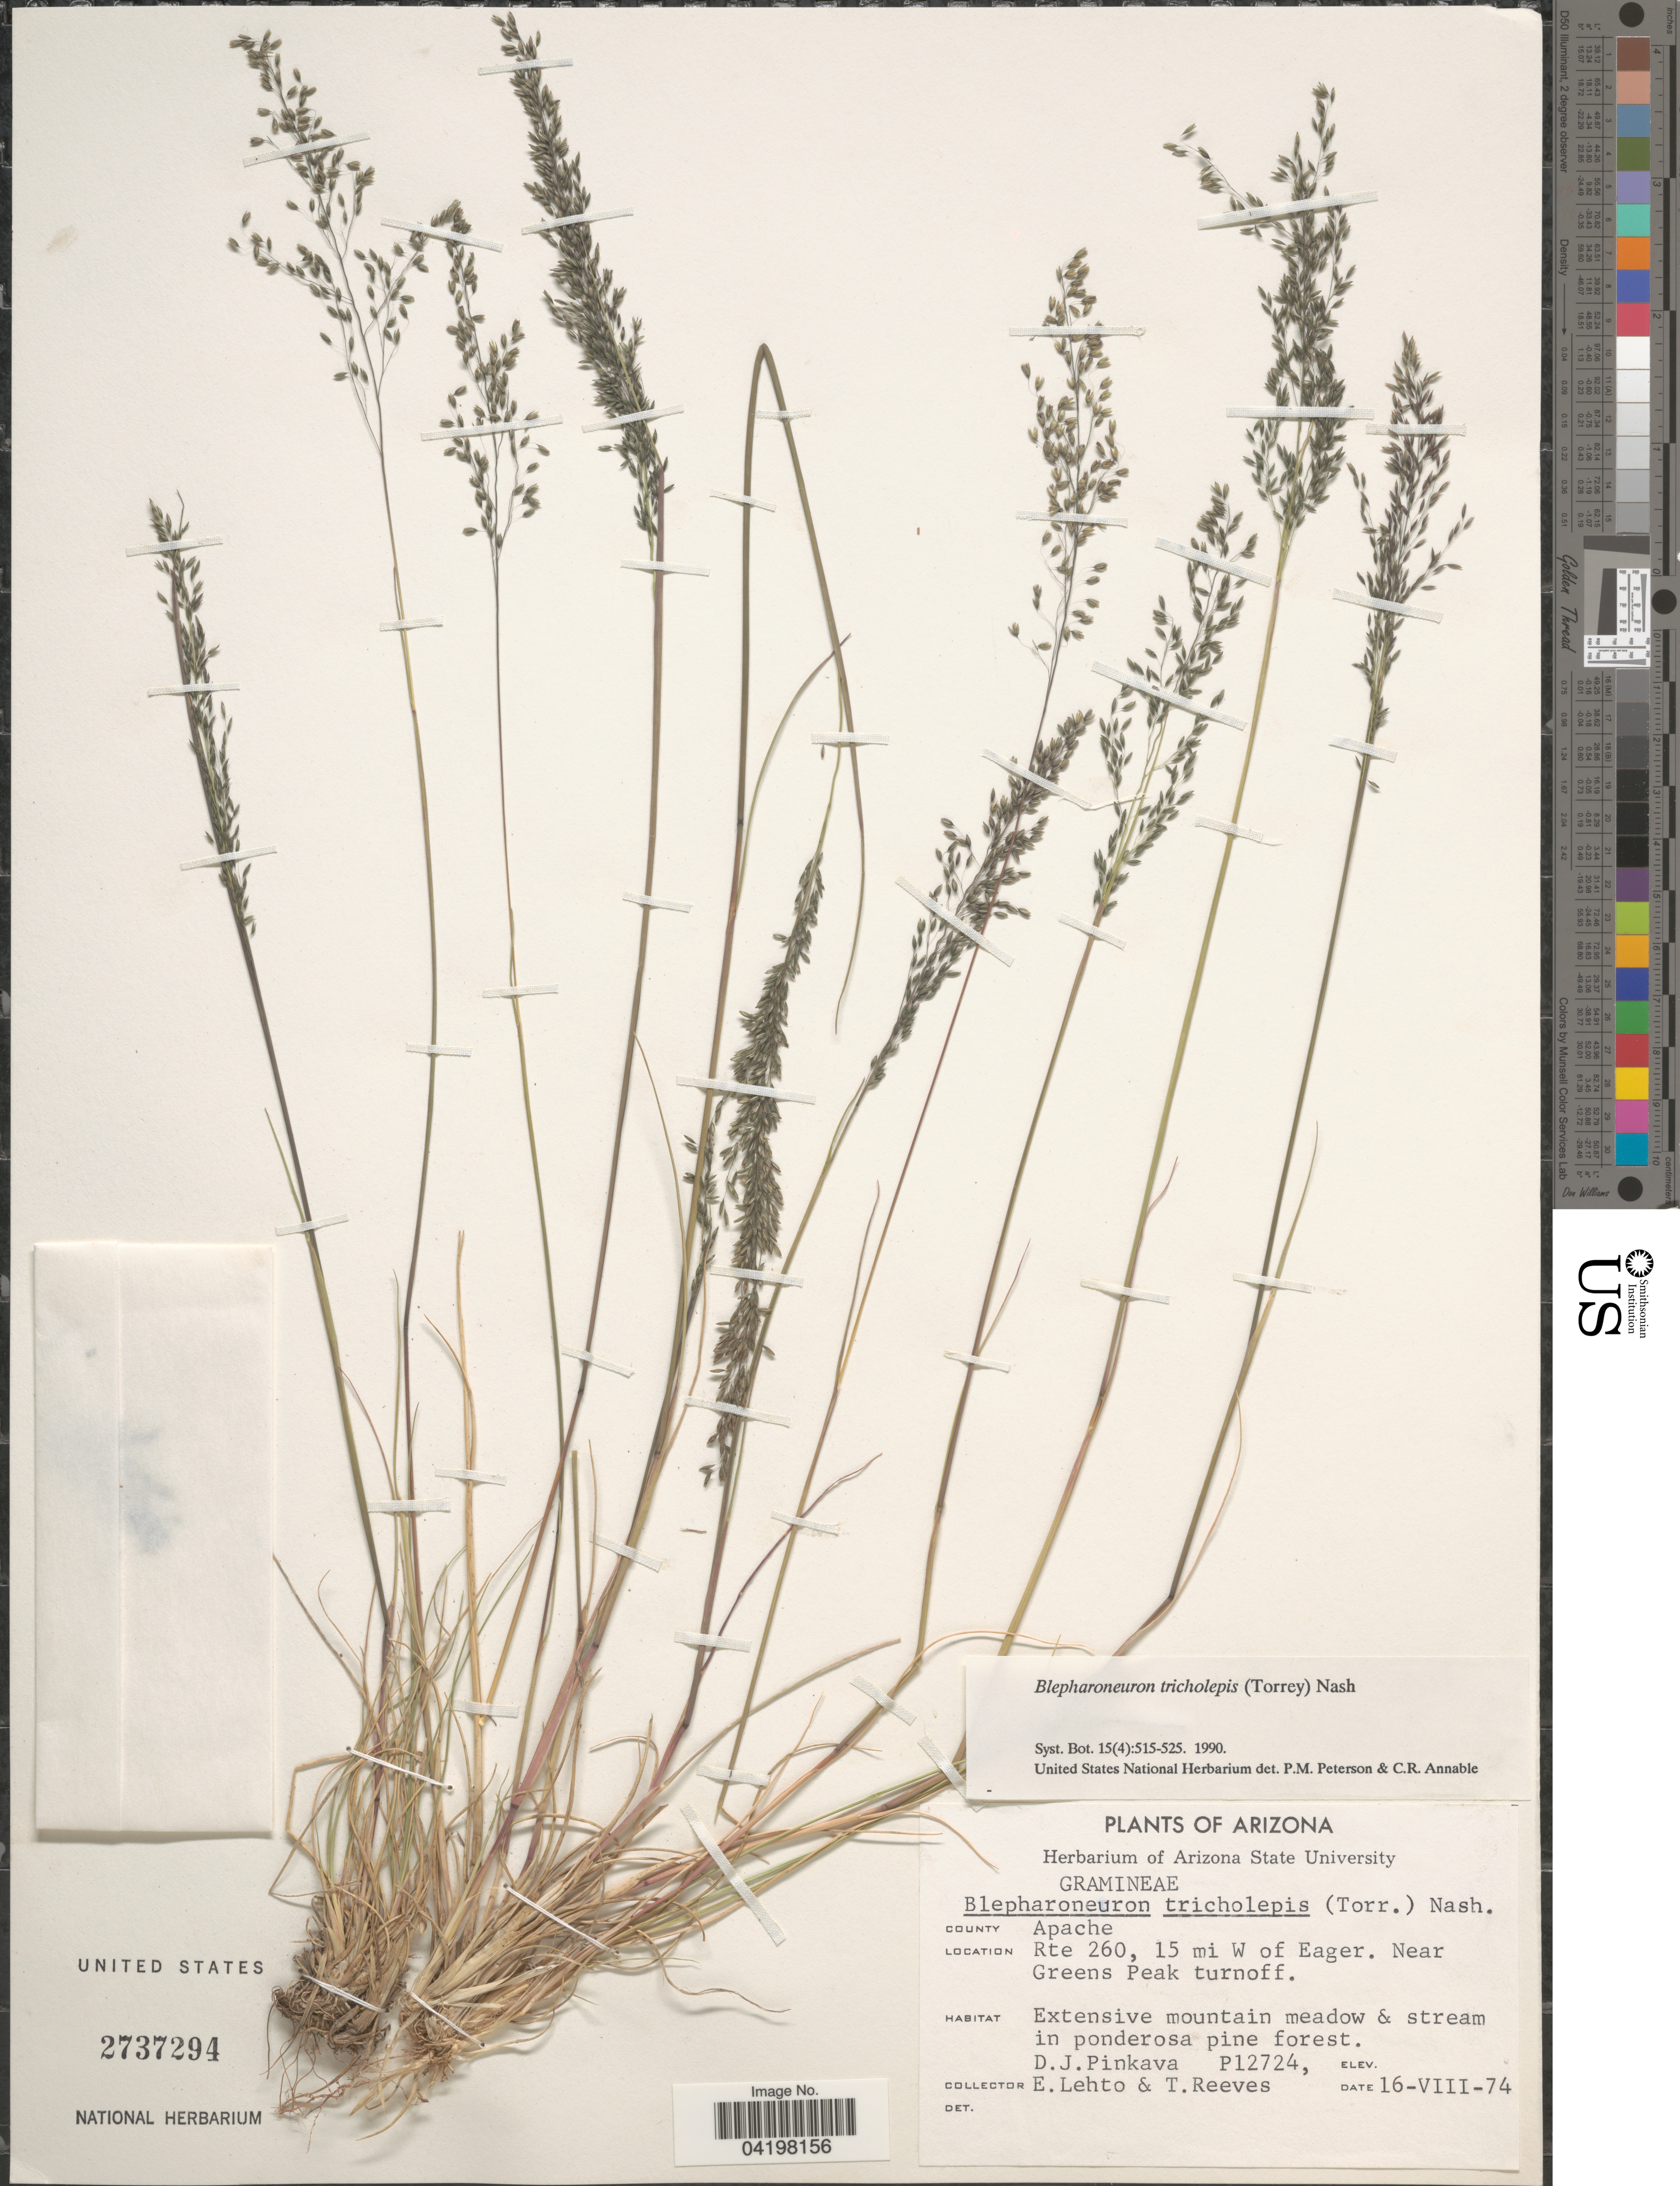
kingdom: Plantae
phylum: Tracheophyta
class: Liliopsida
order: Poales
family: Poaceae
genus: Muhlenbergia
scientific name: Muhlenbergia tricholepis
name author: (Torr.) Columbus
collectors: D. J. Pinkava, E. Lehto & T. Reeves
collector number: P12724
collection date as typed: Transcribed d/m/y: 16/8/74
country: United States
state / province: Arizona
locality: County Apache. Rte 260, 15 mi W of Eager. Near Greens Peak turnoff.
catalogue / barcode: US 2737294